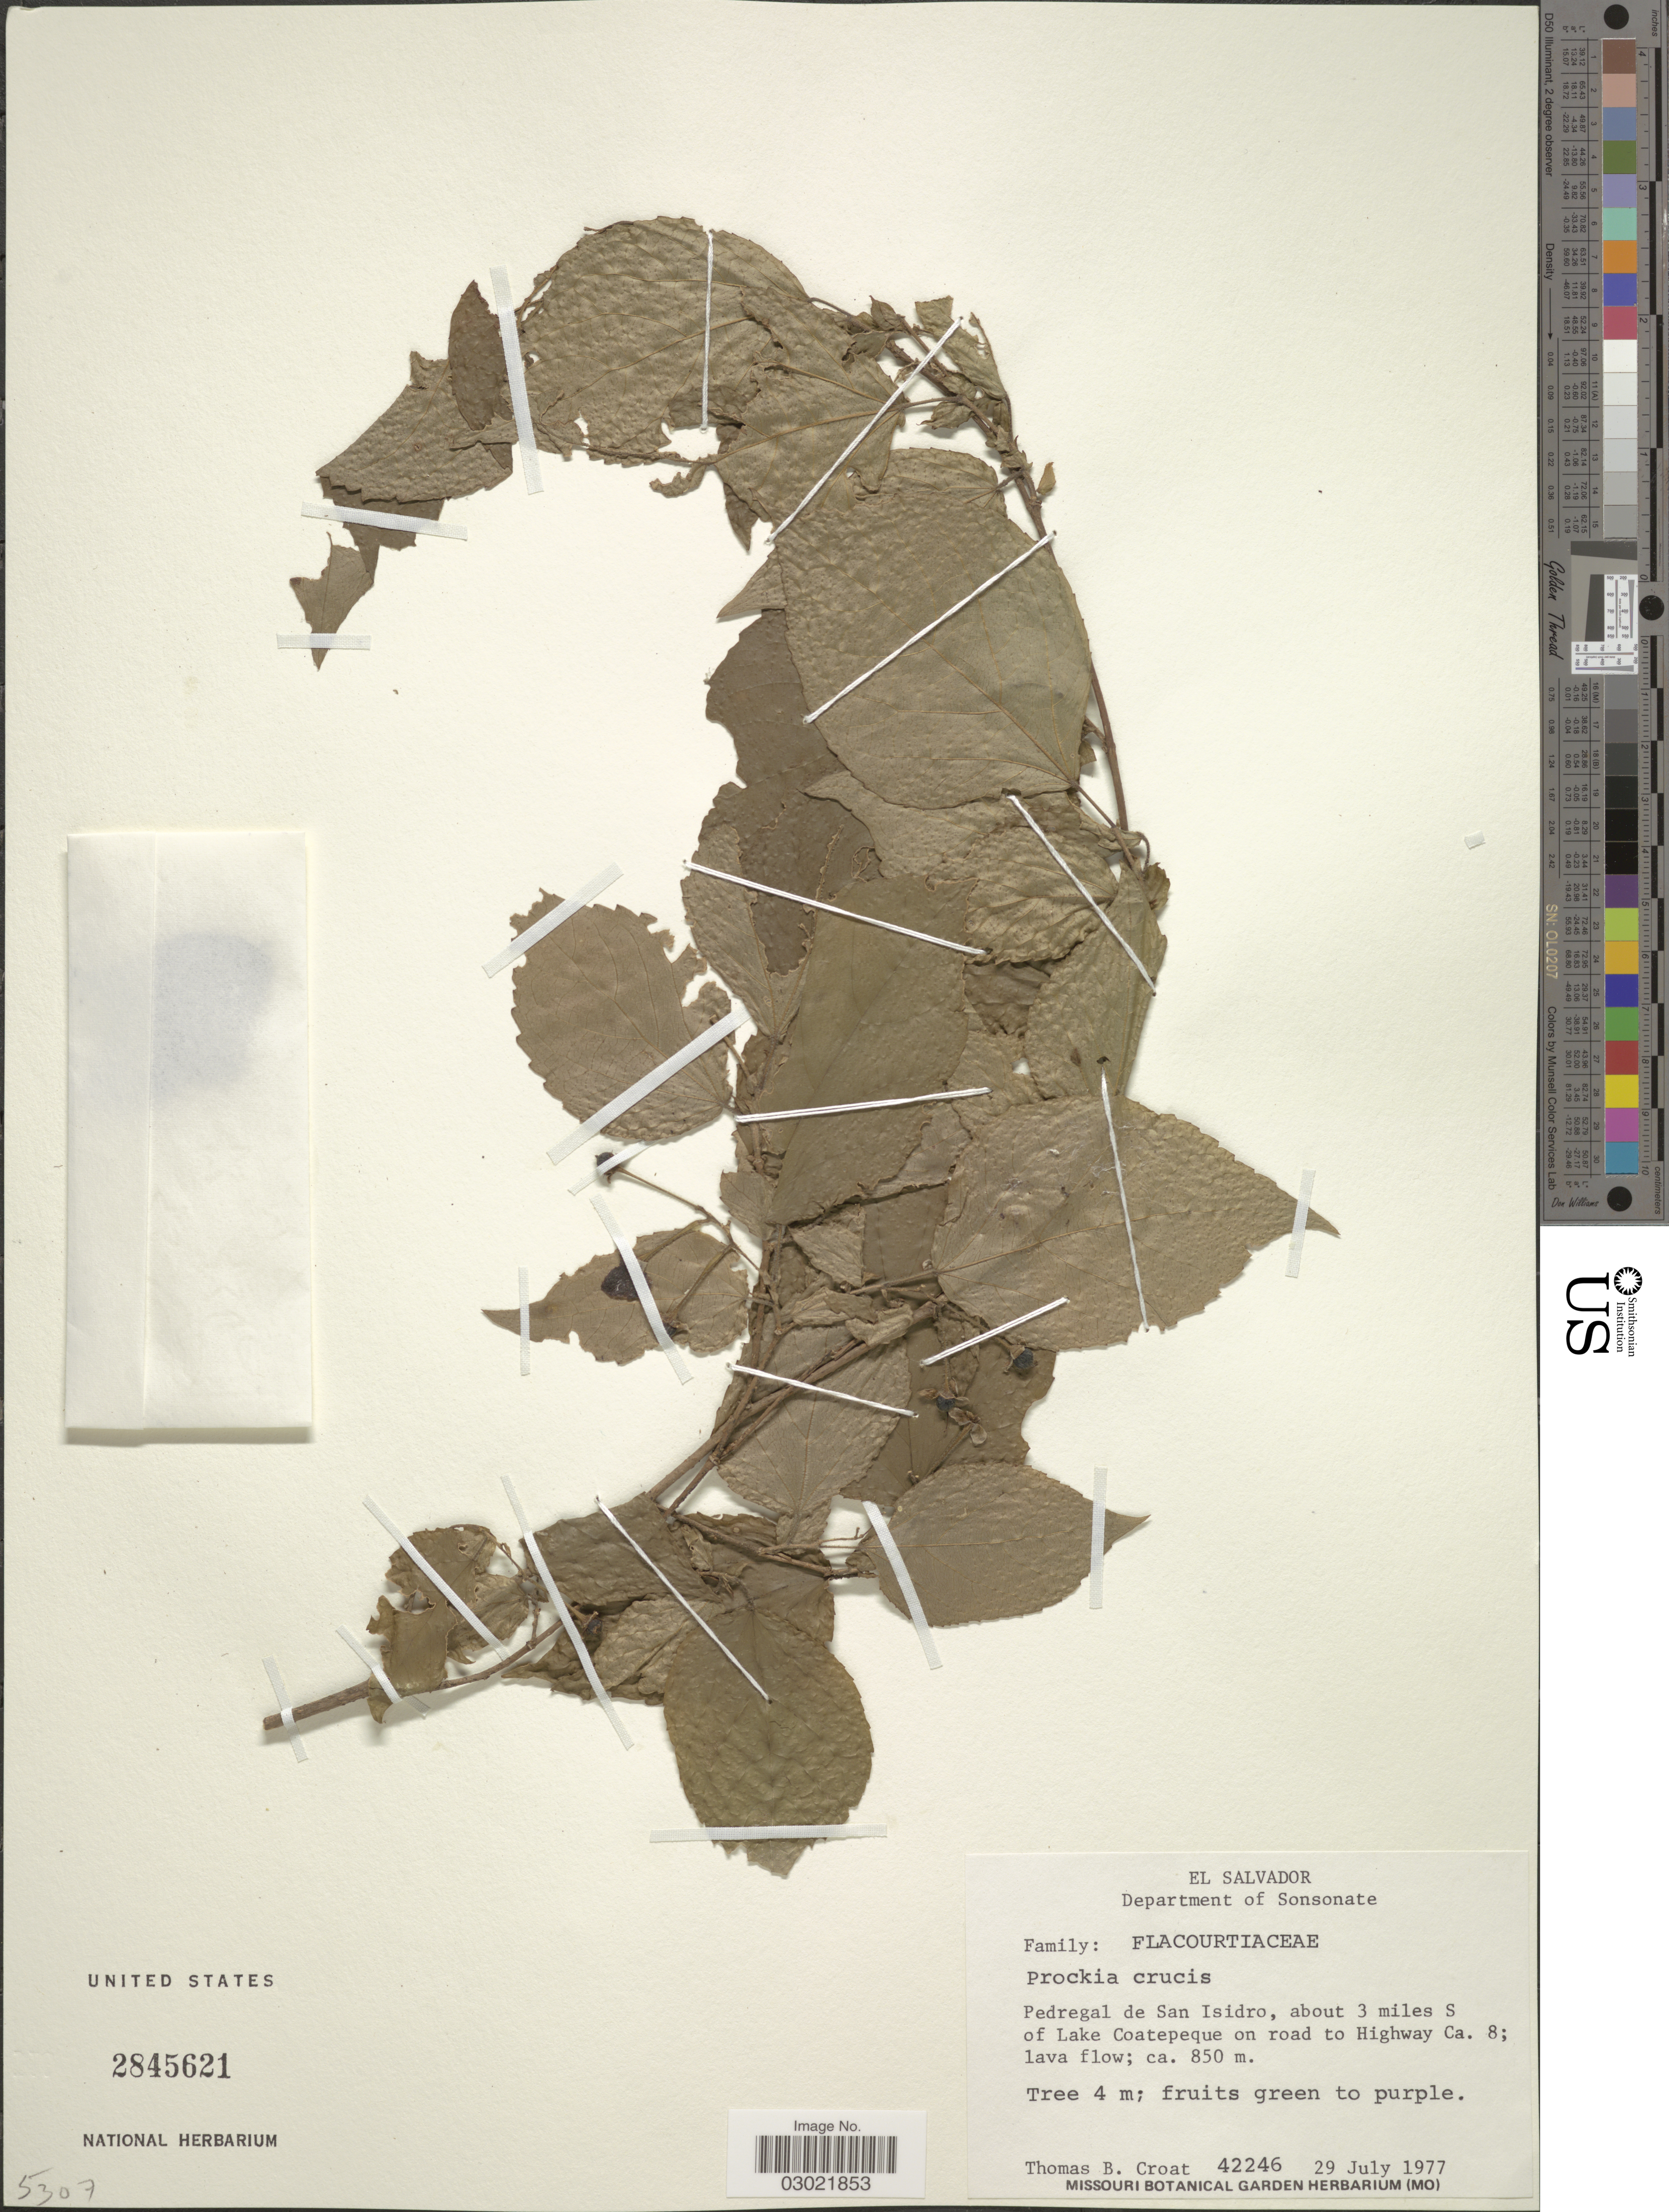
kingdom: Plantae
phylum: Tracheophyta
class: Magnoliopsida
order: Malpighiales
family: Salicaceae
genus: Prockia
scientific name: Prockia crucis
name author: P. Browne ex L.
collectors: T. B. Croat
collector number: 42246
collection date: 1977-07-29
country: El Salvador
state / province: Sonsonate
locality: Department of Sonsonate. Pedregal de San Isidro, about 3 miles S of Lake Coatepeque on road to Highway Ca. 8.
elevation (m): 850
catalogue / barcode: US 2845621